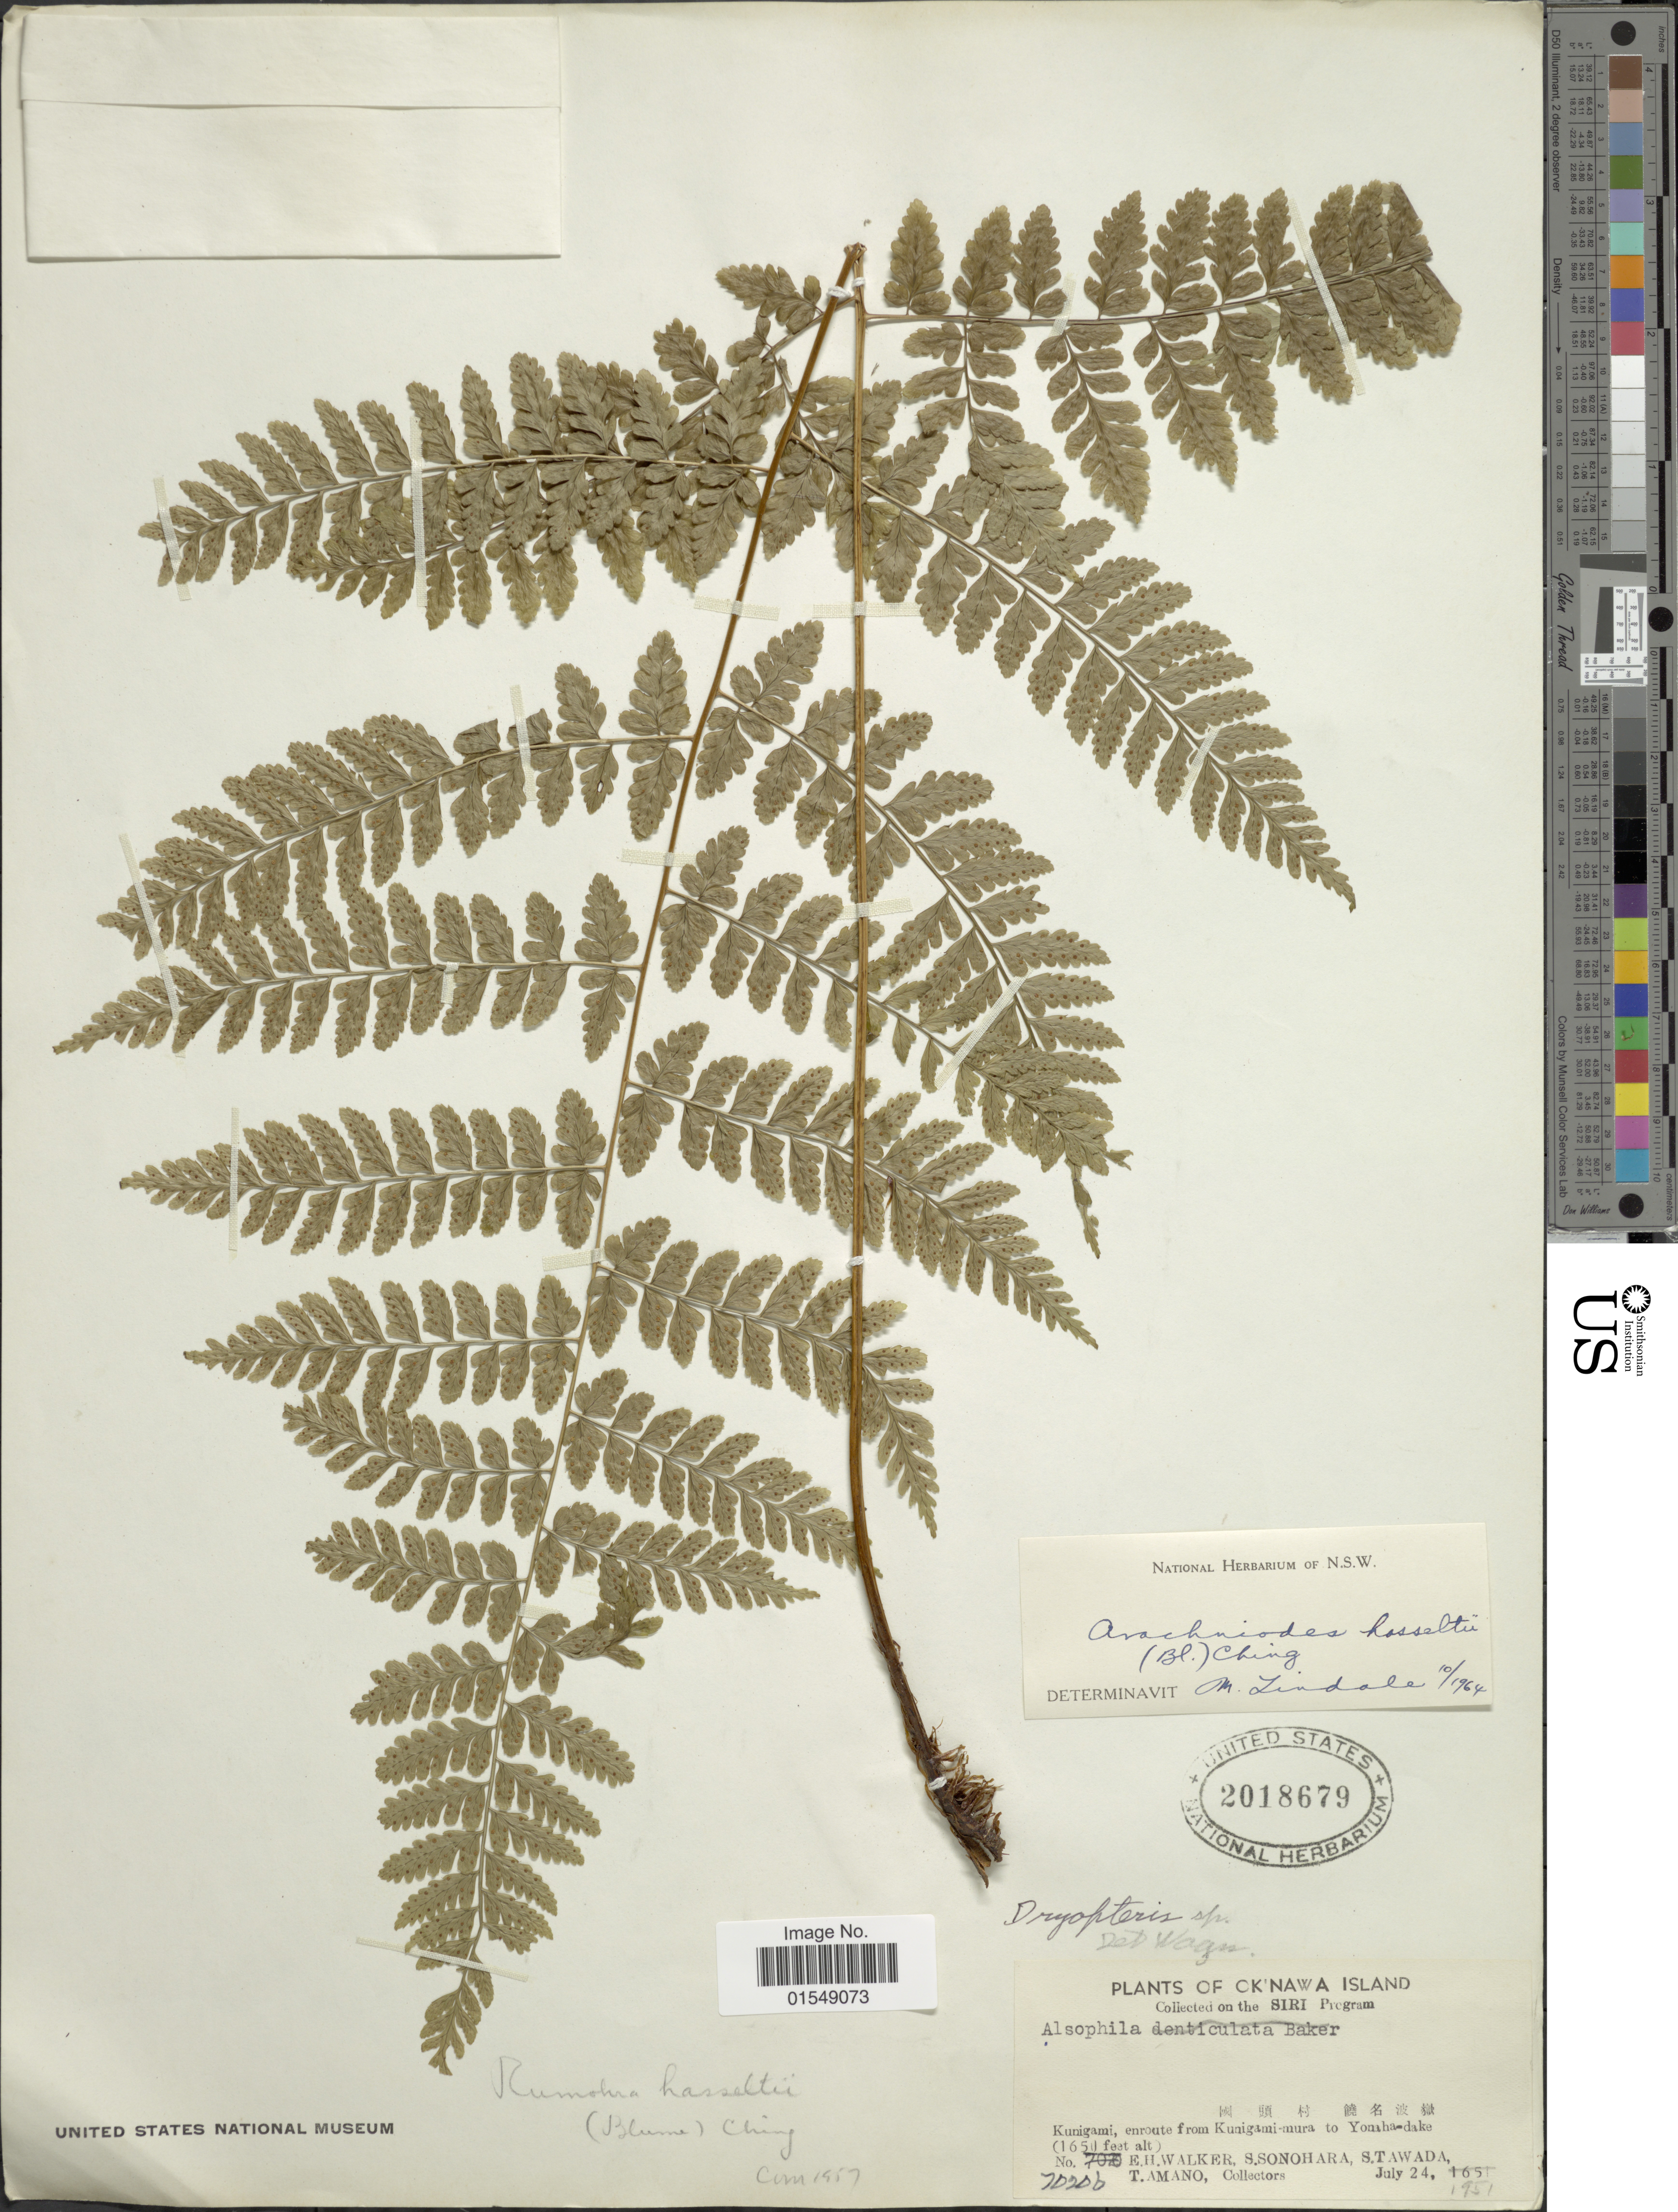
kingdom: Plantae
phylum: Tracheophyta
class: Polypodiopsida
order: Polypodiales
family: Dryopteridaceae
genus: Arachniodes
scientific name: Arachniodes hasseltii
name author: (Blume) Ching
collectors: E. H. Walker, S. Sonohara, S. Tawada & T. Amano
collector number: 20206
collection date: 1951-07-24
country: Japan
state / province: Okinawa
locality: Okinawa Island, Kunigami, enroute from Kunigami-mura to Yonaha-dake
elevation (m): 503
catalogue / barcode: US 2018679